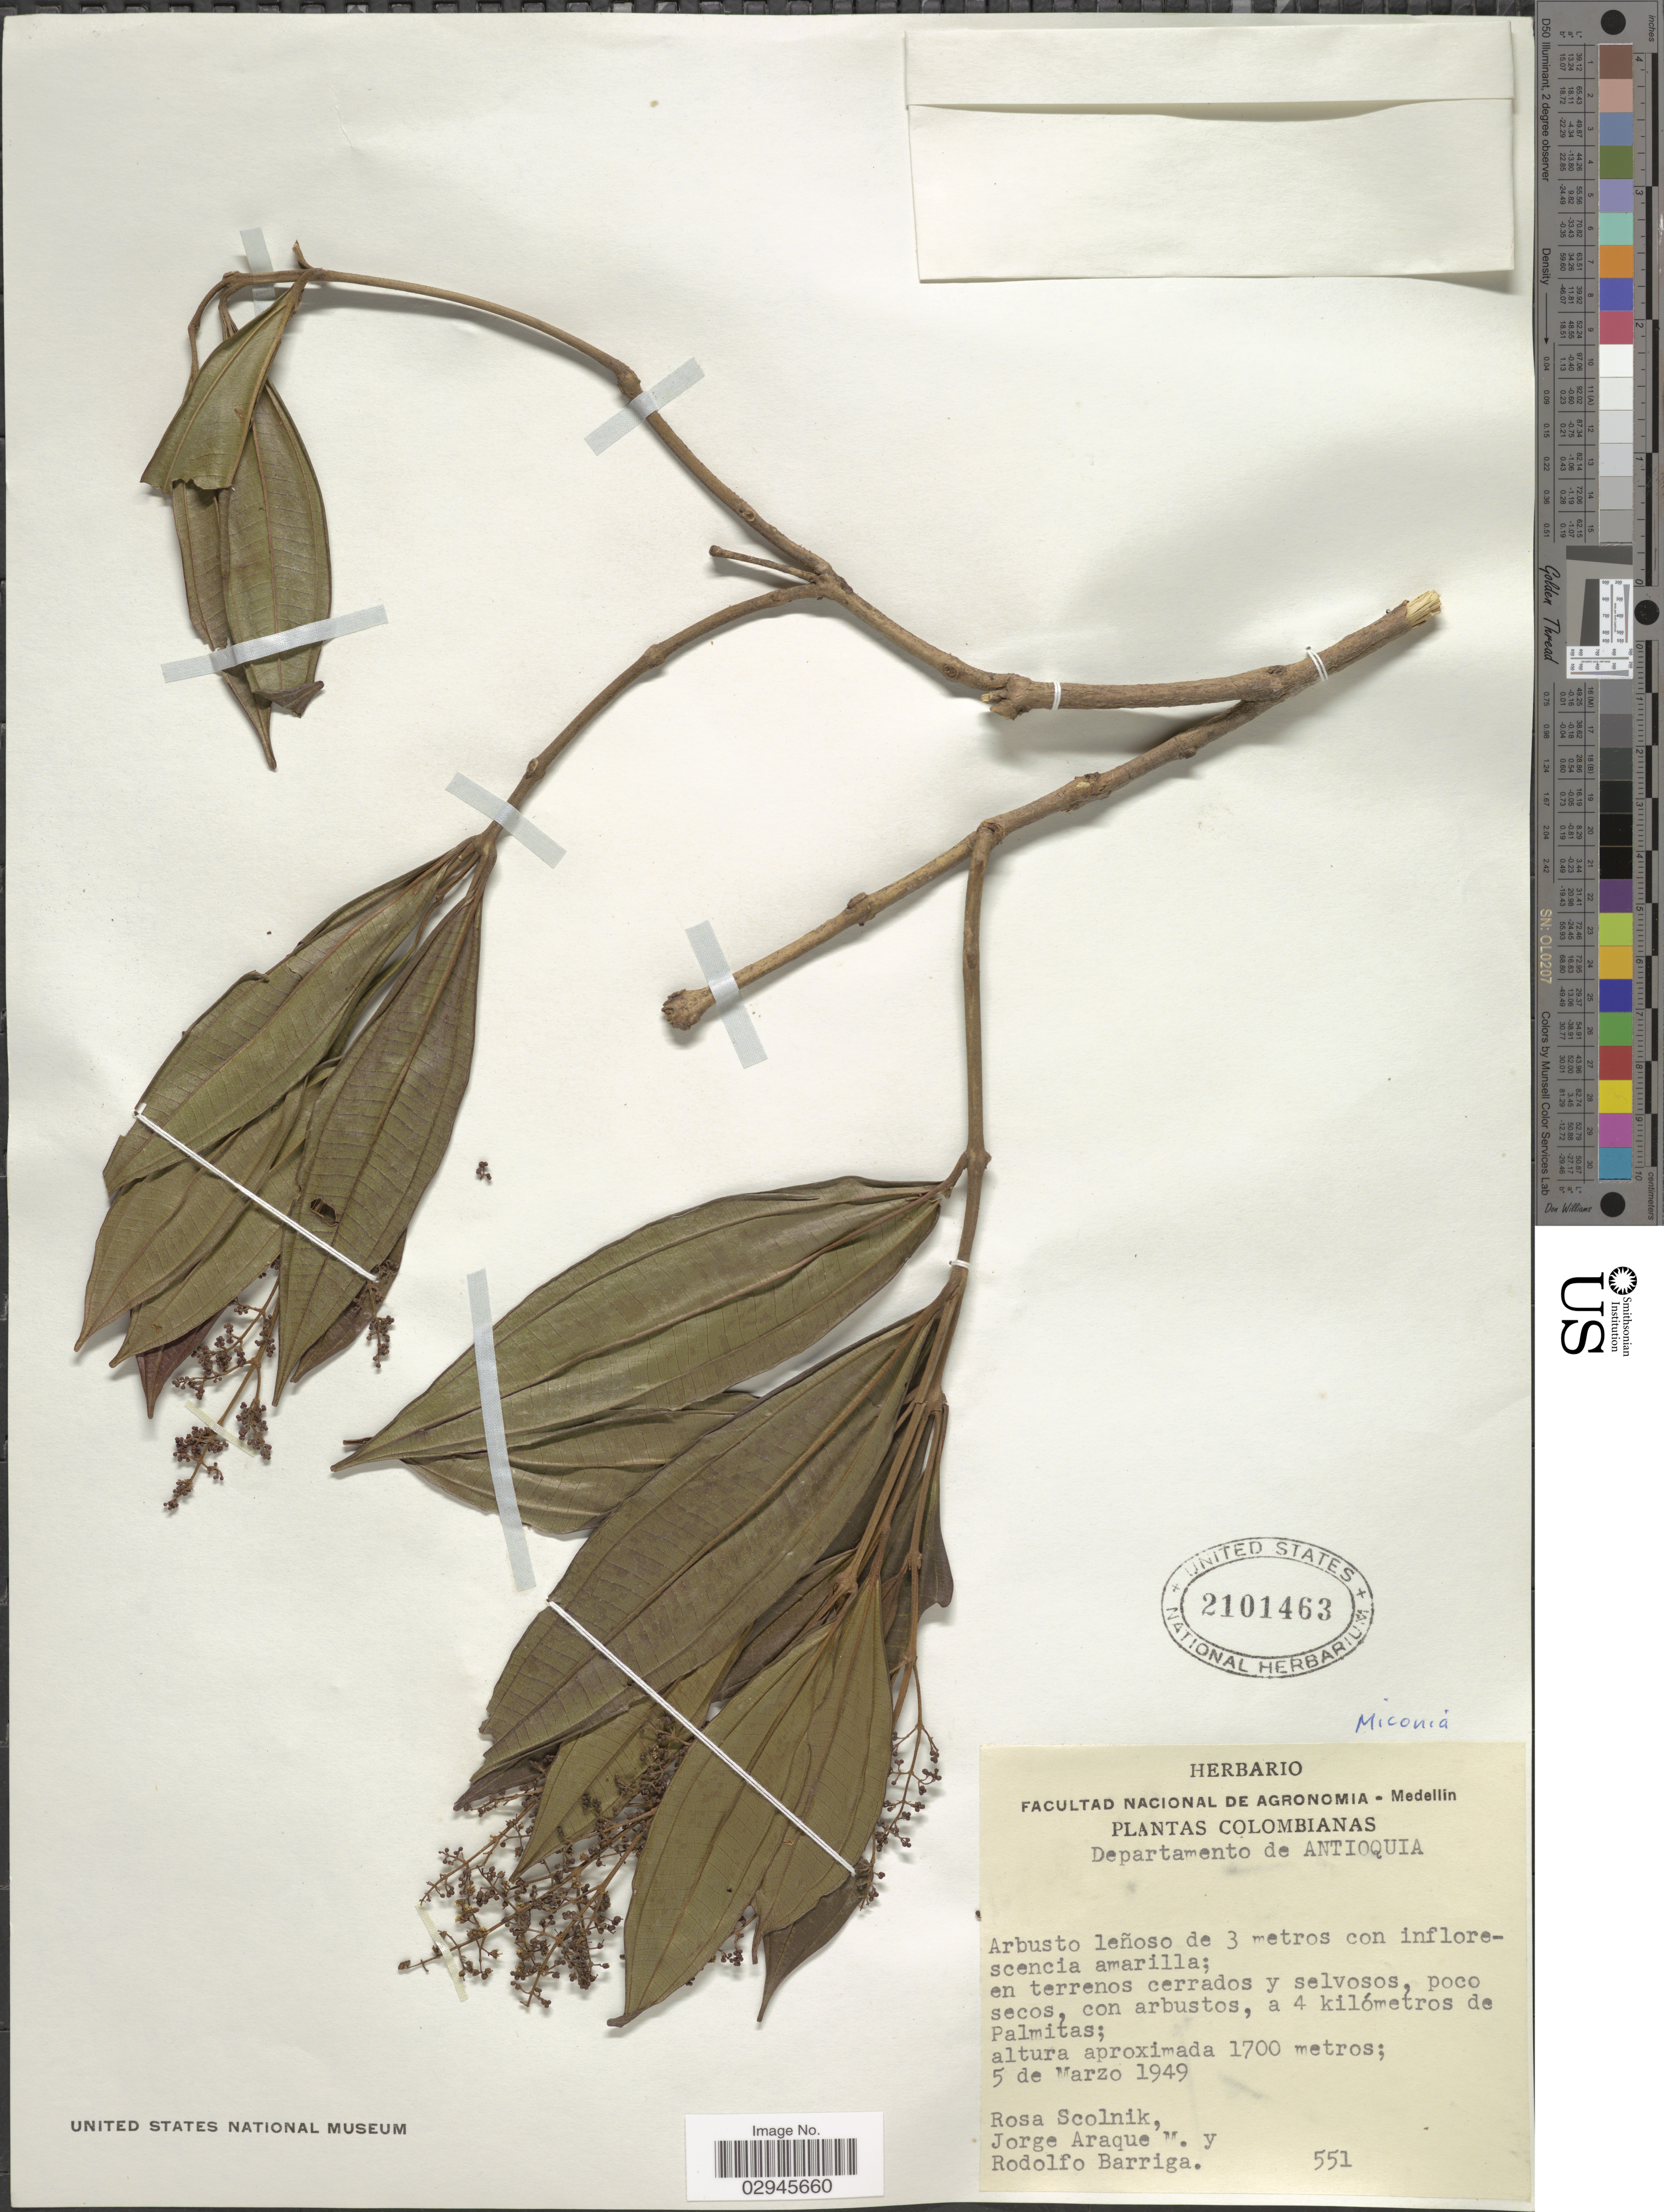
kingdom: Plantae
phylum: Tracheophyta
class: Magnoliopsida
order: Myrtales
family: Melastomataceae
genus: Miconia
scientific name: Miconia sp.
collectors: R. Scolnik, J. Araque Molina & R. Barriga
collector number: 551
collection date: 1949-03-05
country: Colombia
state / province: Antioquia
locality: Departamento de Antioquia. A 4 kilómetros de Palmitas.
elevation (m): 1700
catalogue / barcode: US 2101463